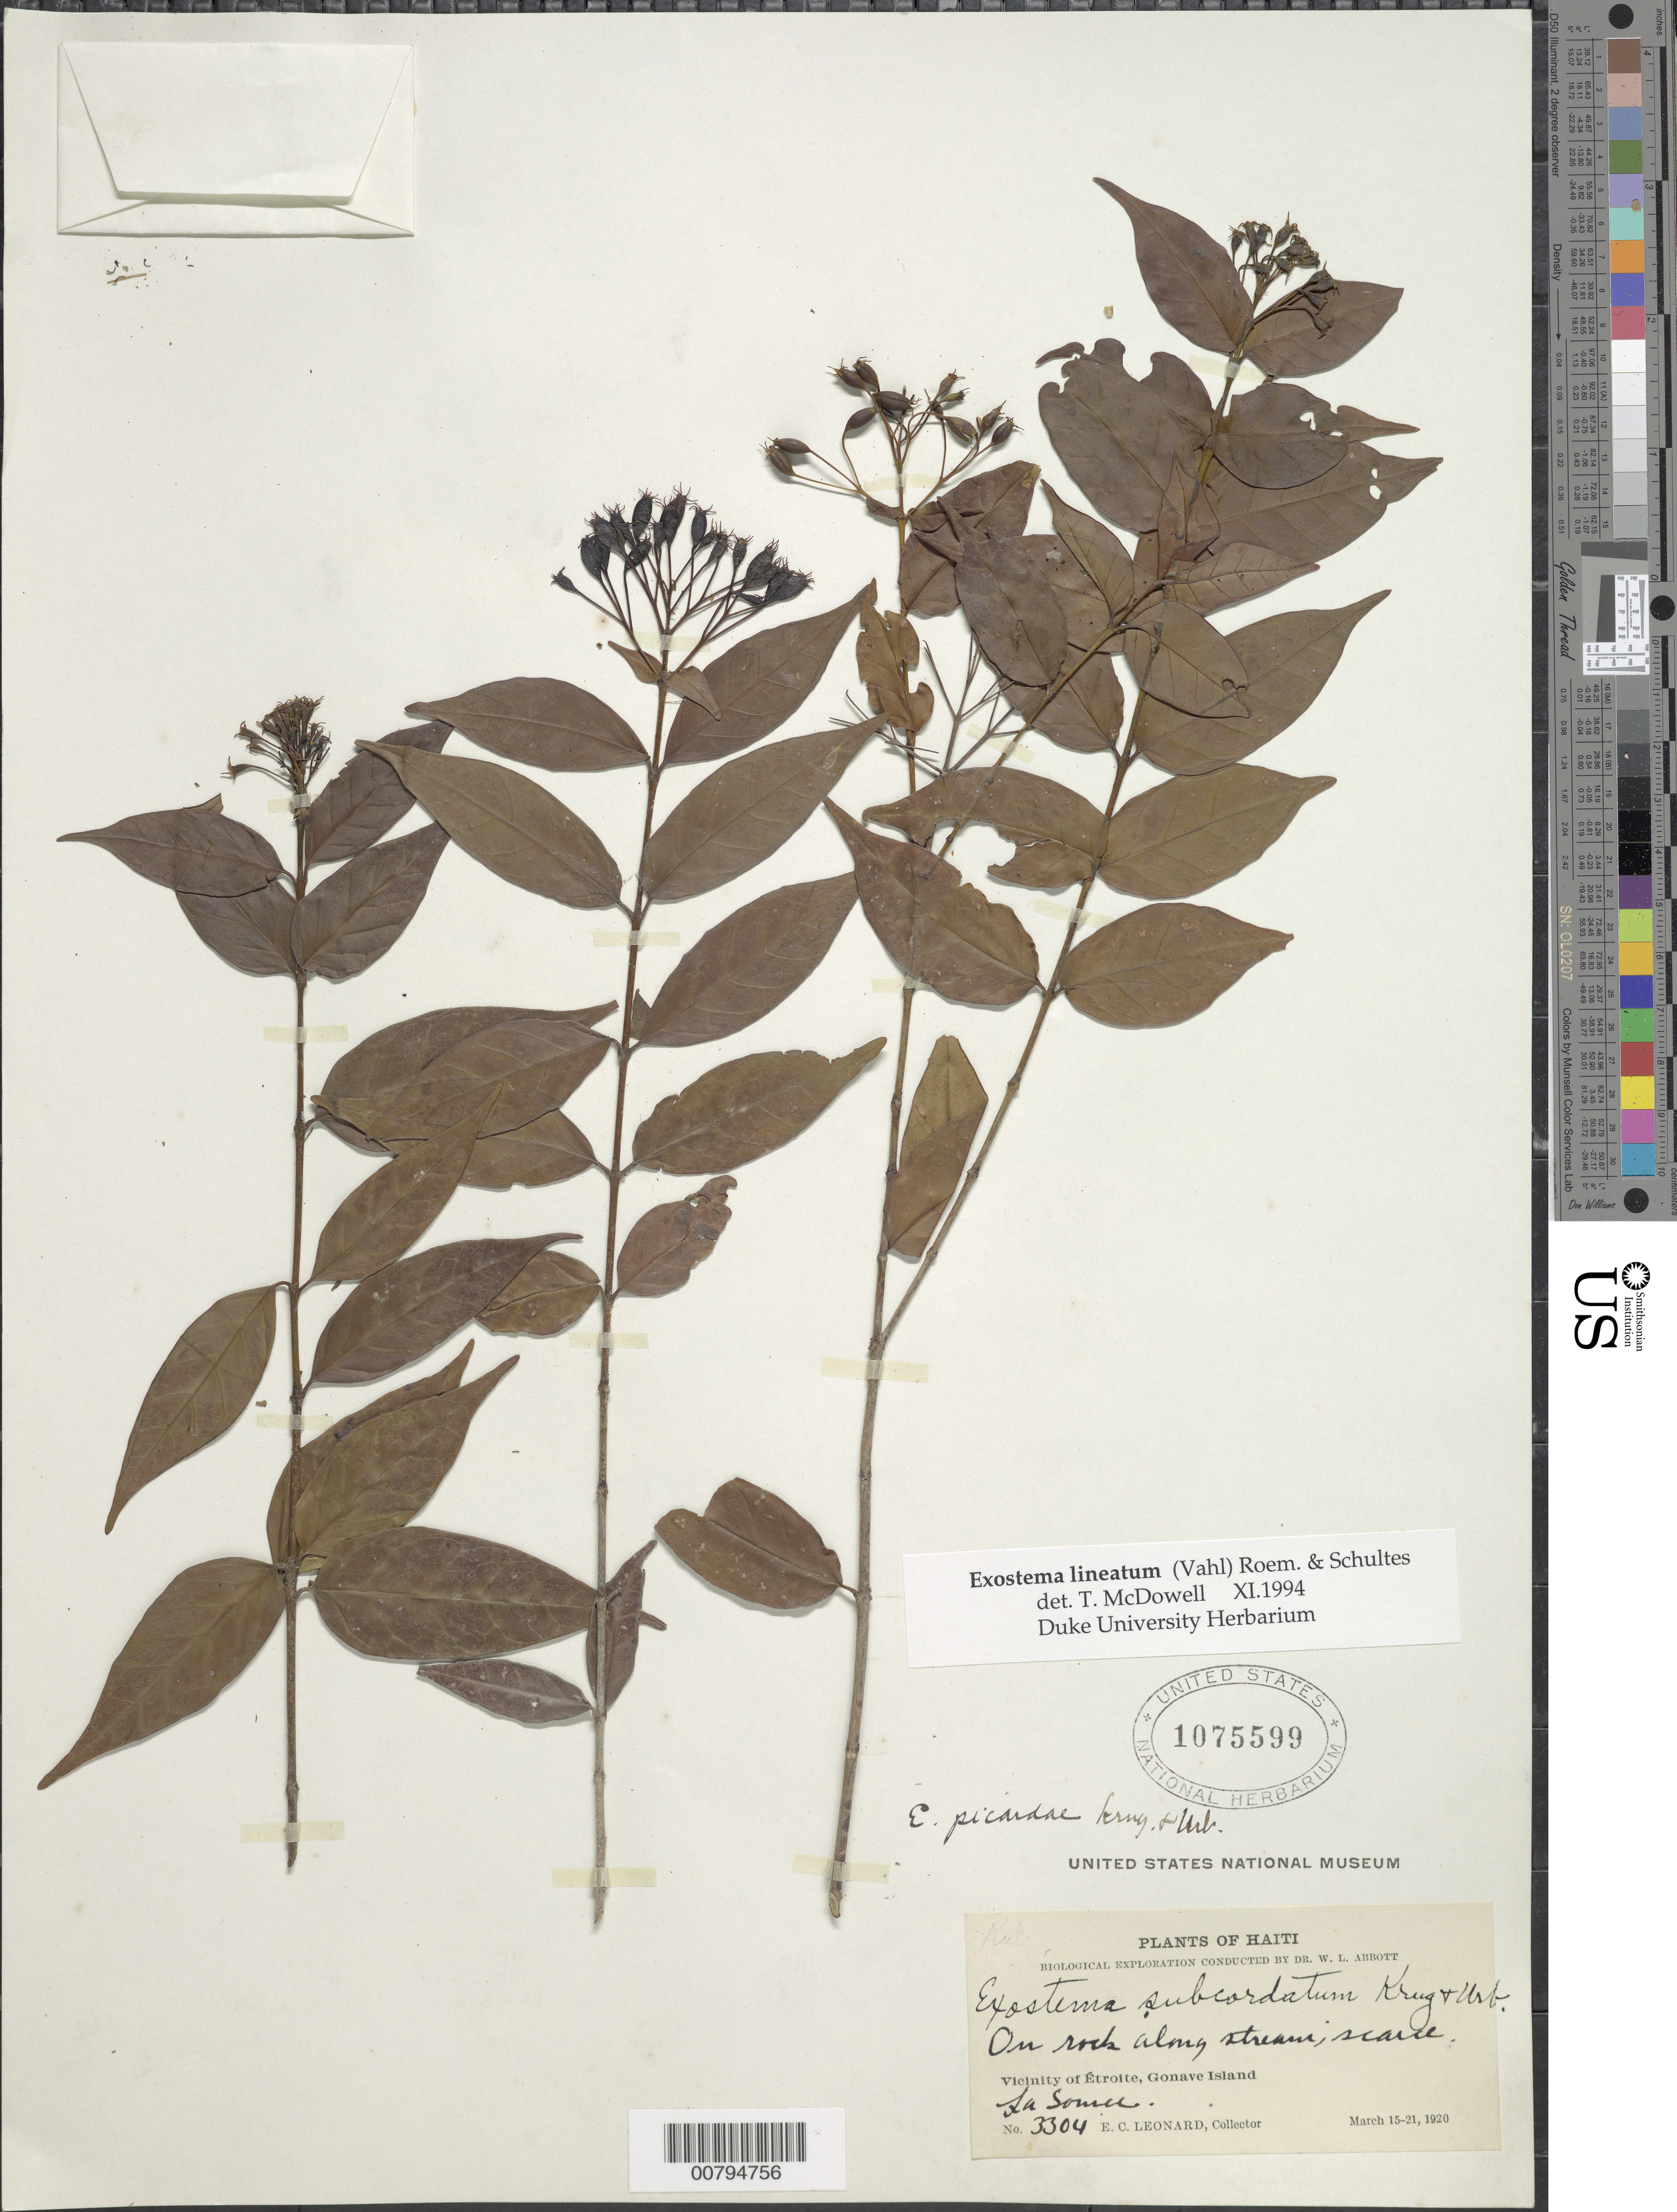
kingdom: Plantae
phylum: Tracheophyta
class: Magnoliopsida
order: Gentianales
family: Rubiaceae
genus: Exostema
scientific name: Exostema lineatum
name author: (Vahl) Roem. & Schult.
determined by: McDowell, T.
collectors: E. C. Leonard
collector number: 3304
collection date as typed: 15 Mar 1920 to 21 Mar 1920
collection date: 1920-03-15/1920-03-21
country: Haiti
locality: La Source. Vicinity of Etroite, Gonave Island.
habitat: On rock along stream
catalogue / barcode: US 1075599